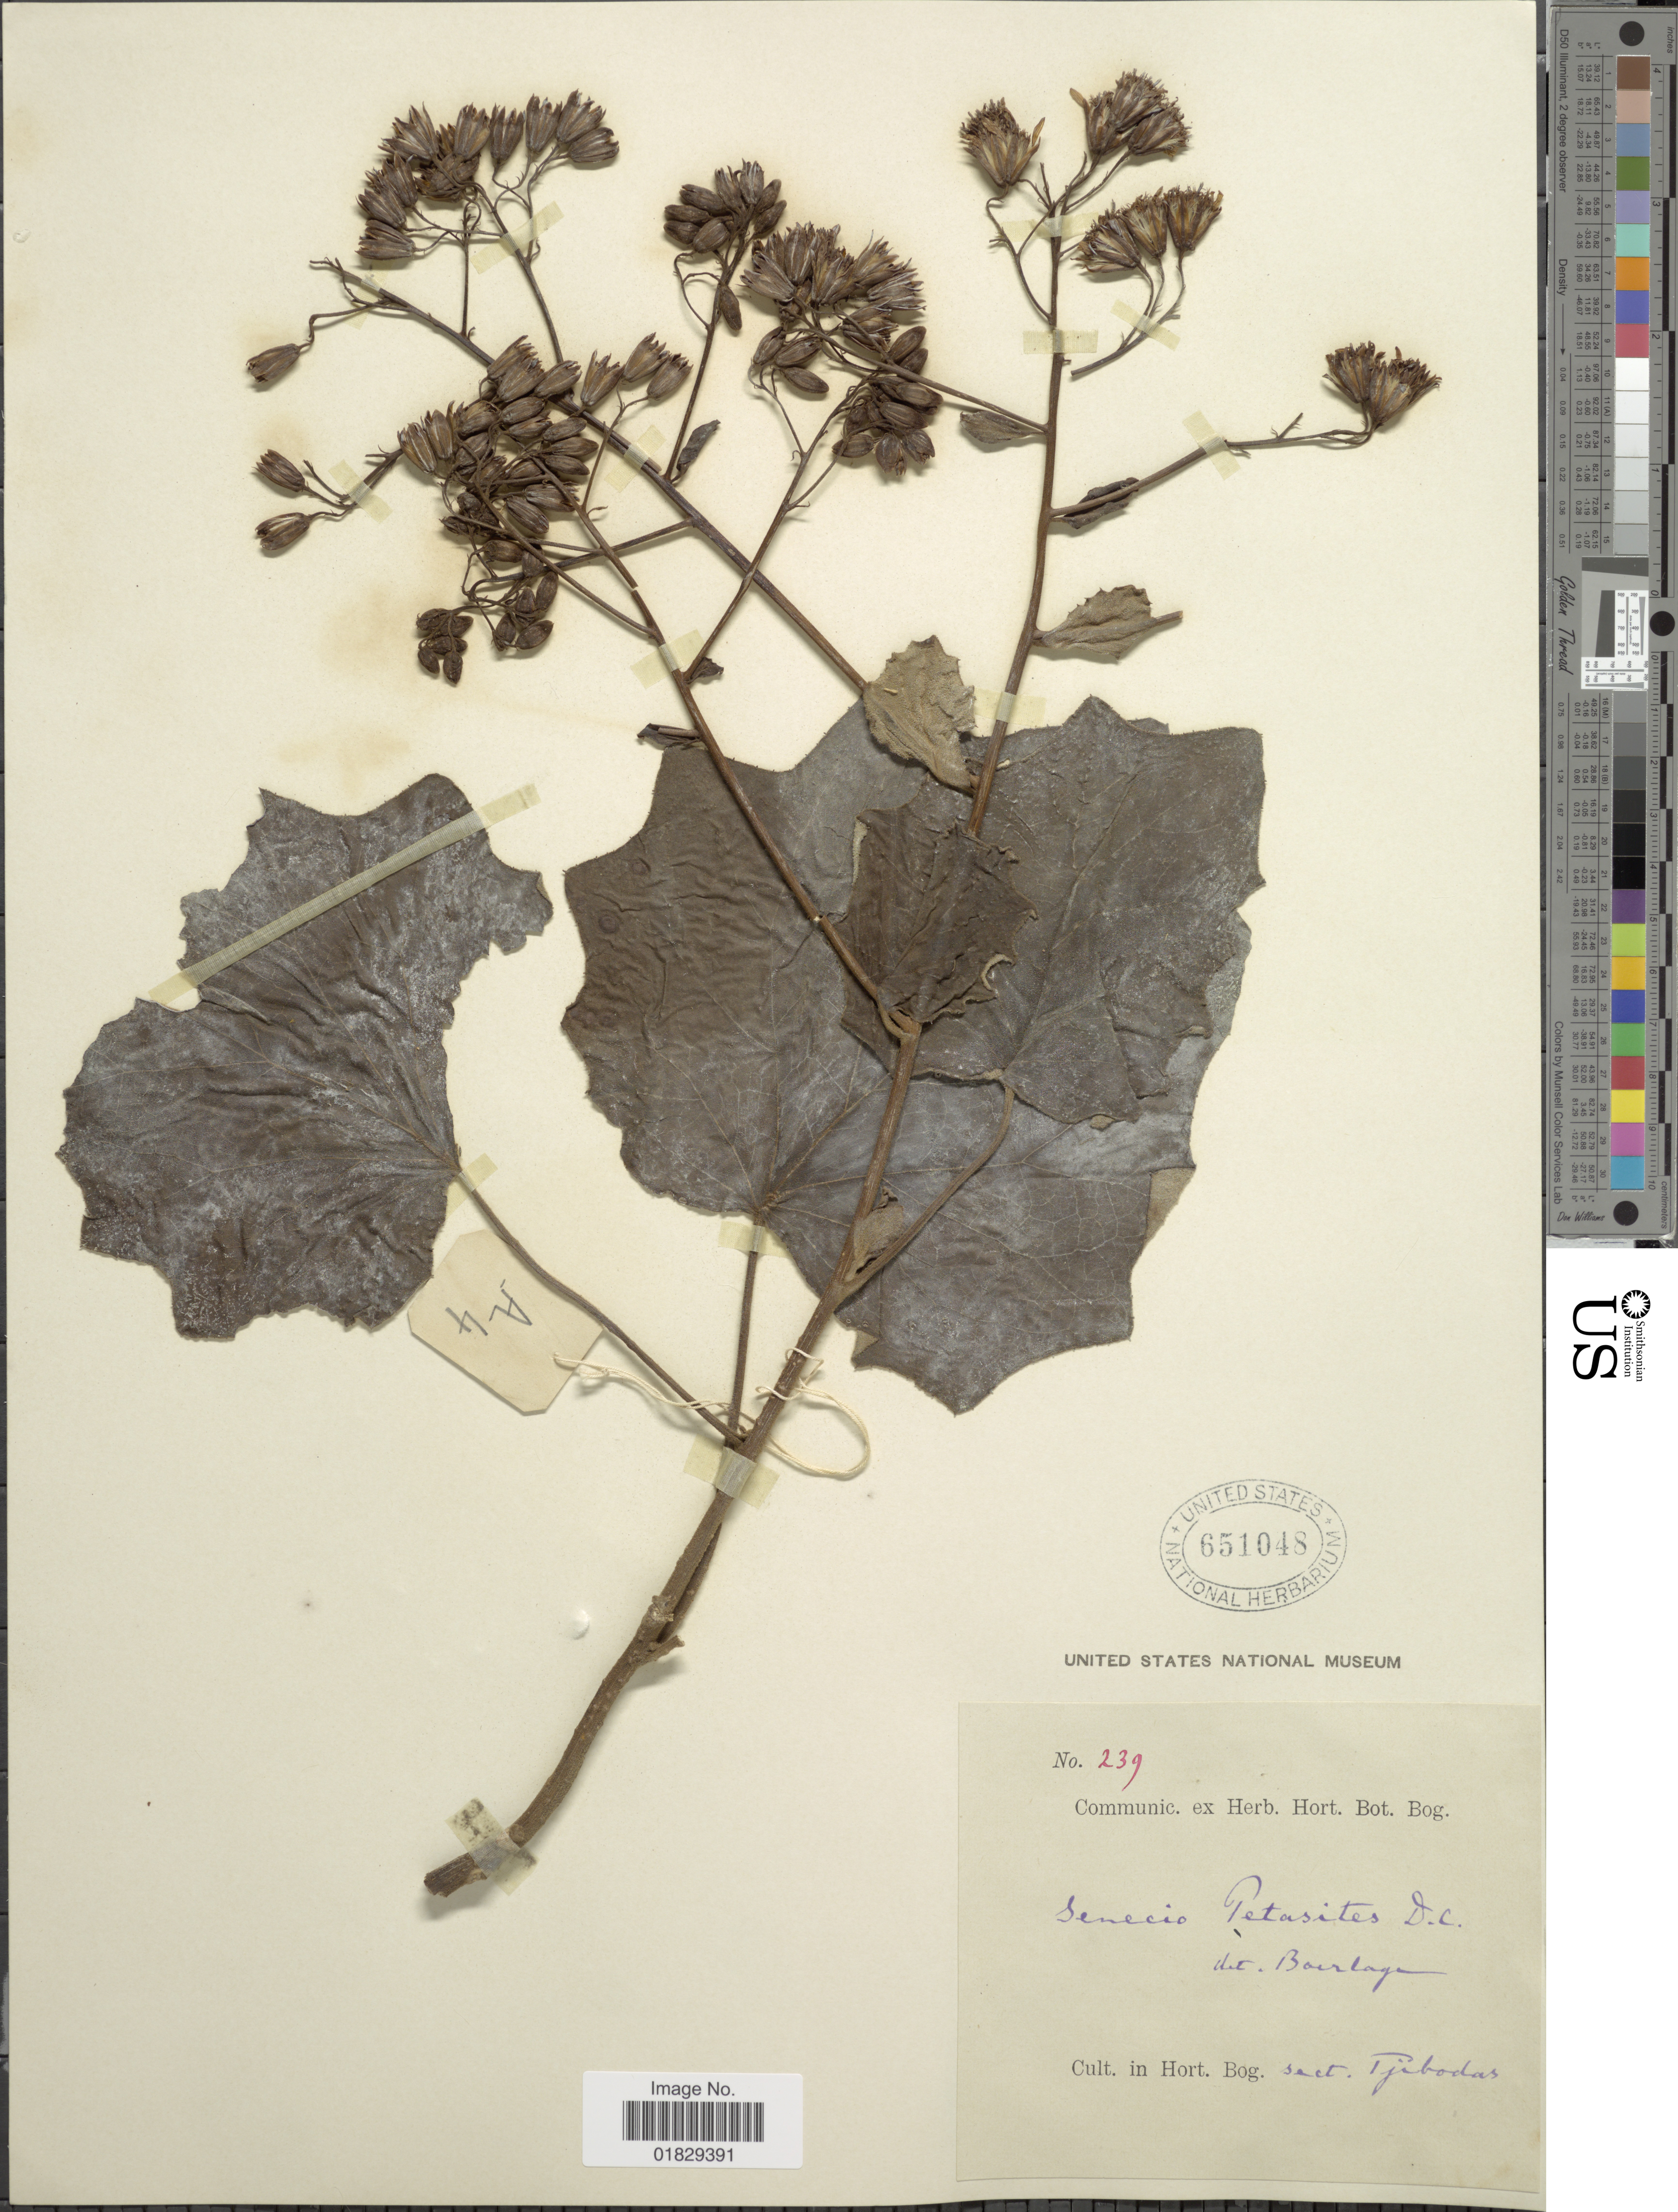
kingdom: Plantae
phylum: Tracheophyta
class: Magnoliopsida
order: Asterales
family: Asteraceae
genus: Roldana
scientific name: Roldana petasitis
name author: (Sims) H. Rob. & Brettell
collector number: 239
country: Indonesia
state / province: Java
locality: Cult. in Hort. Bog. sect. Tjibodas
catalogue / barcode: US 651048